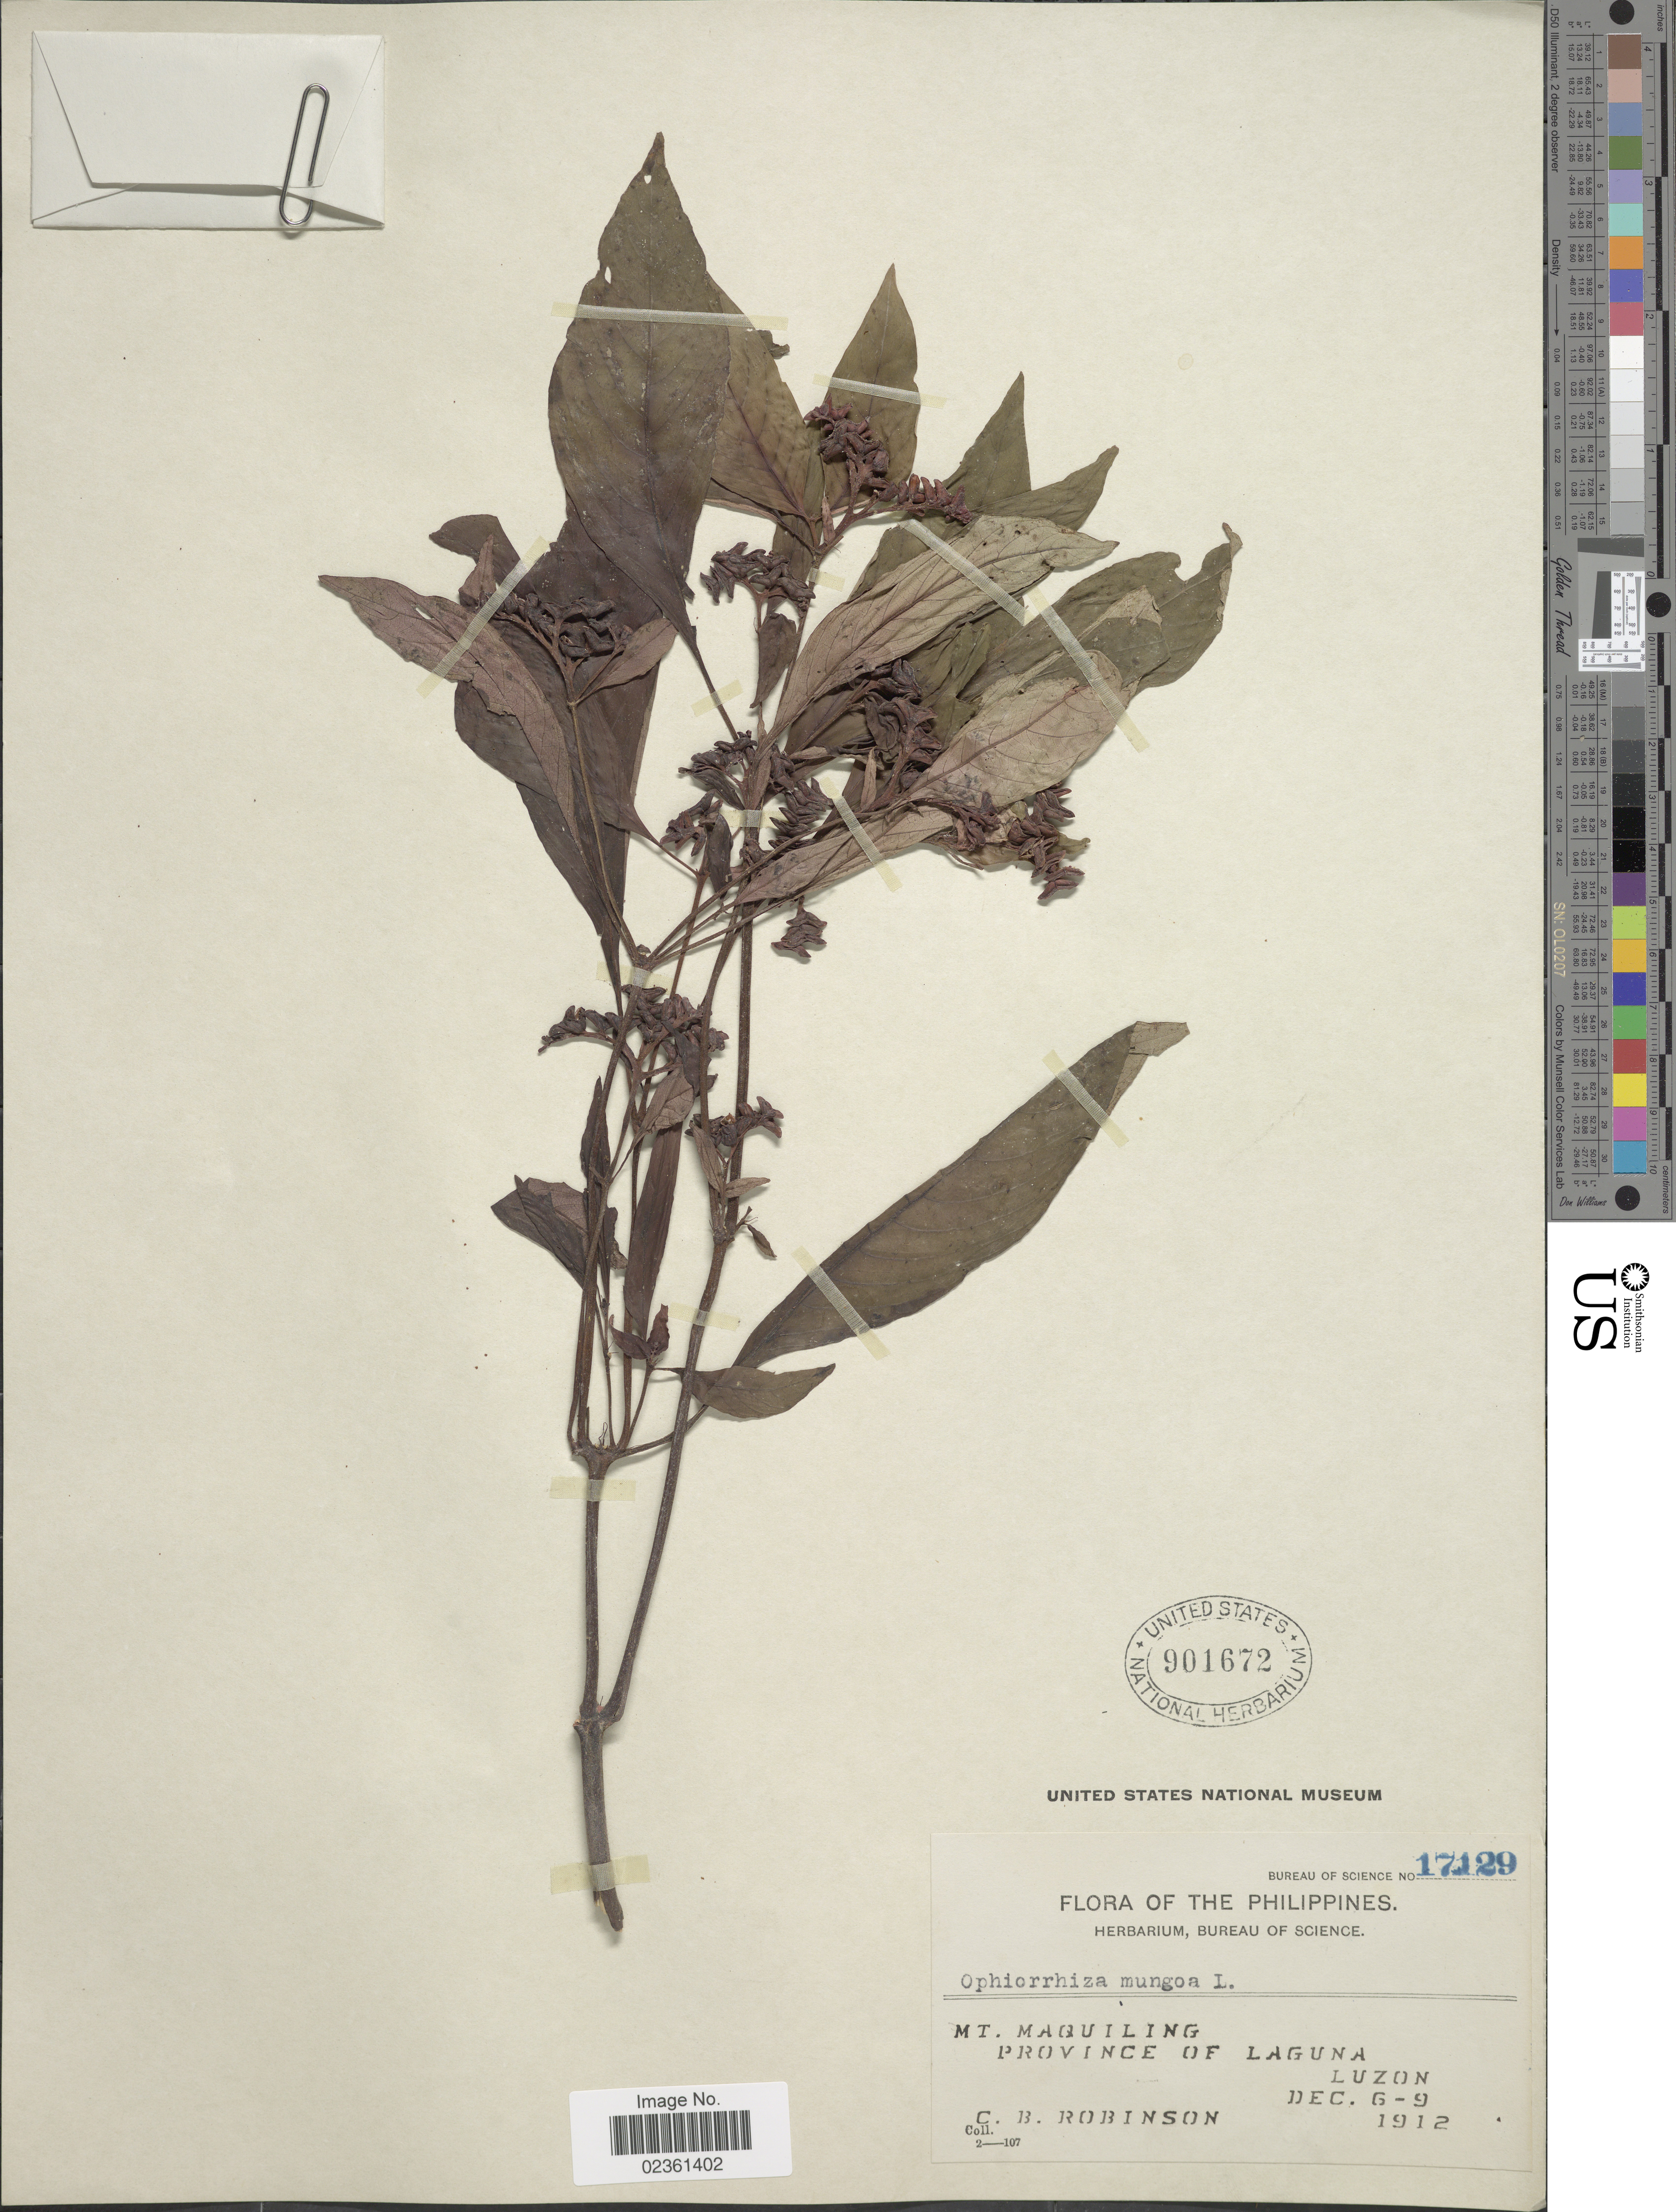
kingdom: Plantae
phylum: Tracheophyta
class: Magnoliopsida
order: Gentianales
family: Rubiaceae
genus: Ophiorrhiza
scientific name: Ophiorrhiza mungos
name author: L.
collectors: C. Robinson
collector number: Bueau of Science 217129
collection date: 1912-12-06/1912-12-09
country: Philippines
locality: Mt. Maquiling, Province of Laguna, Luzon.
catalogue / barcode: US 901672